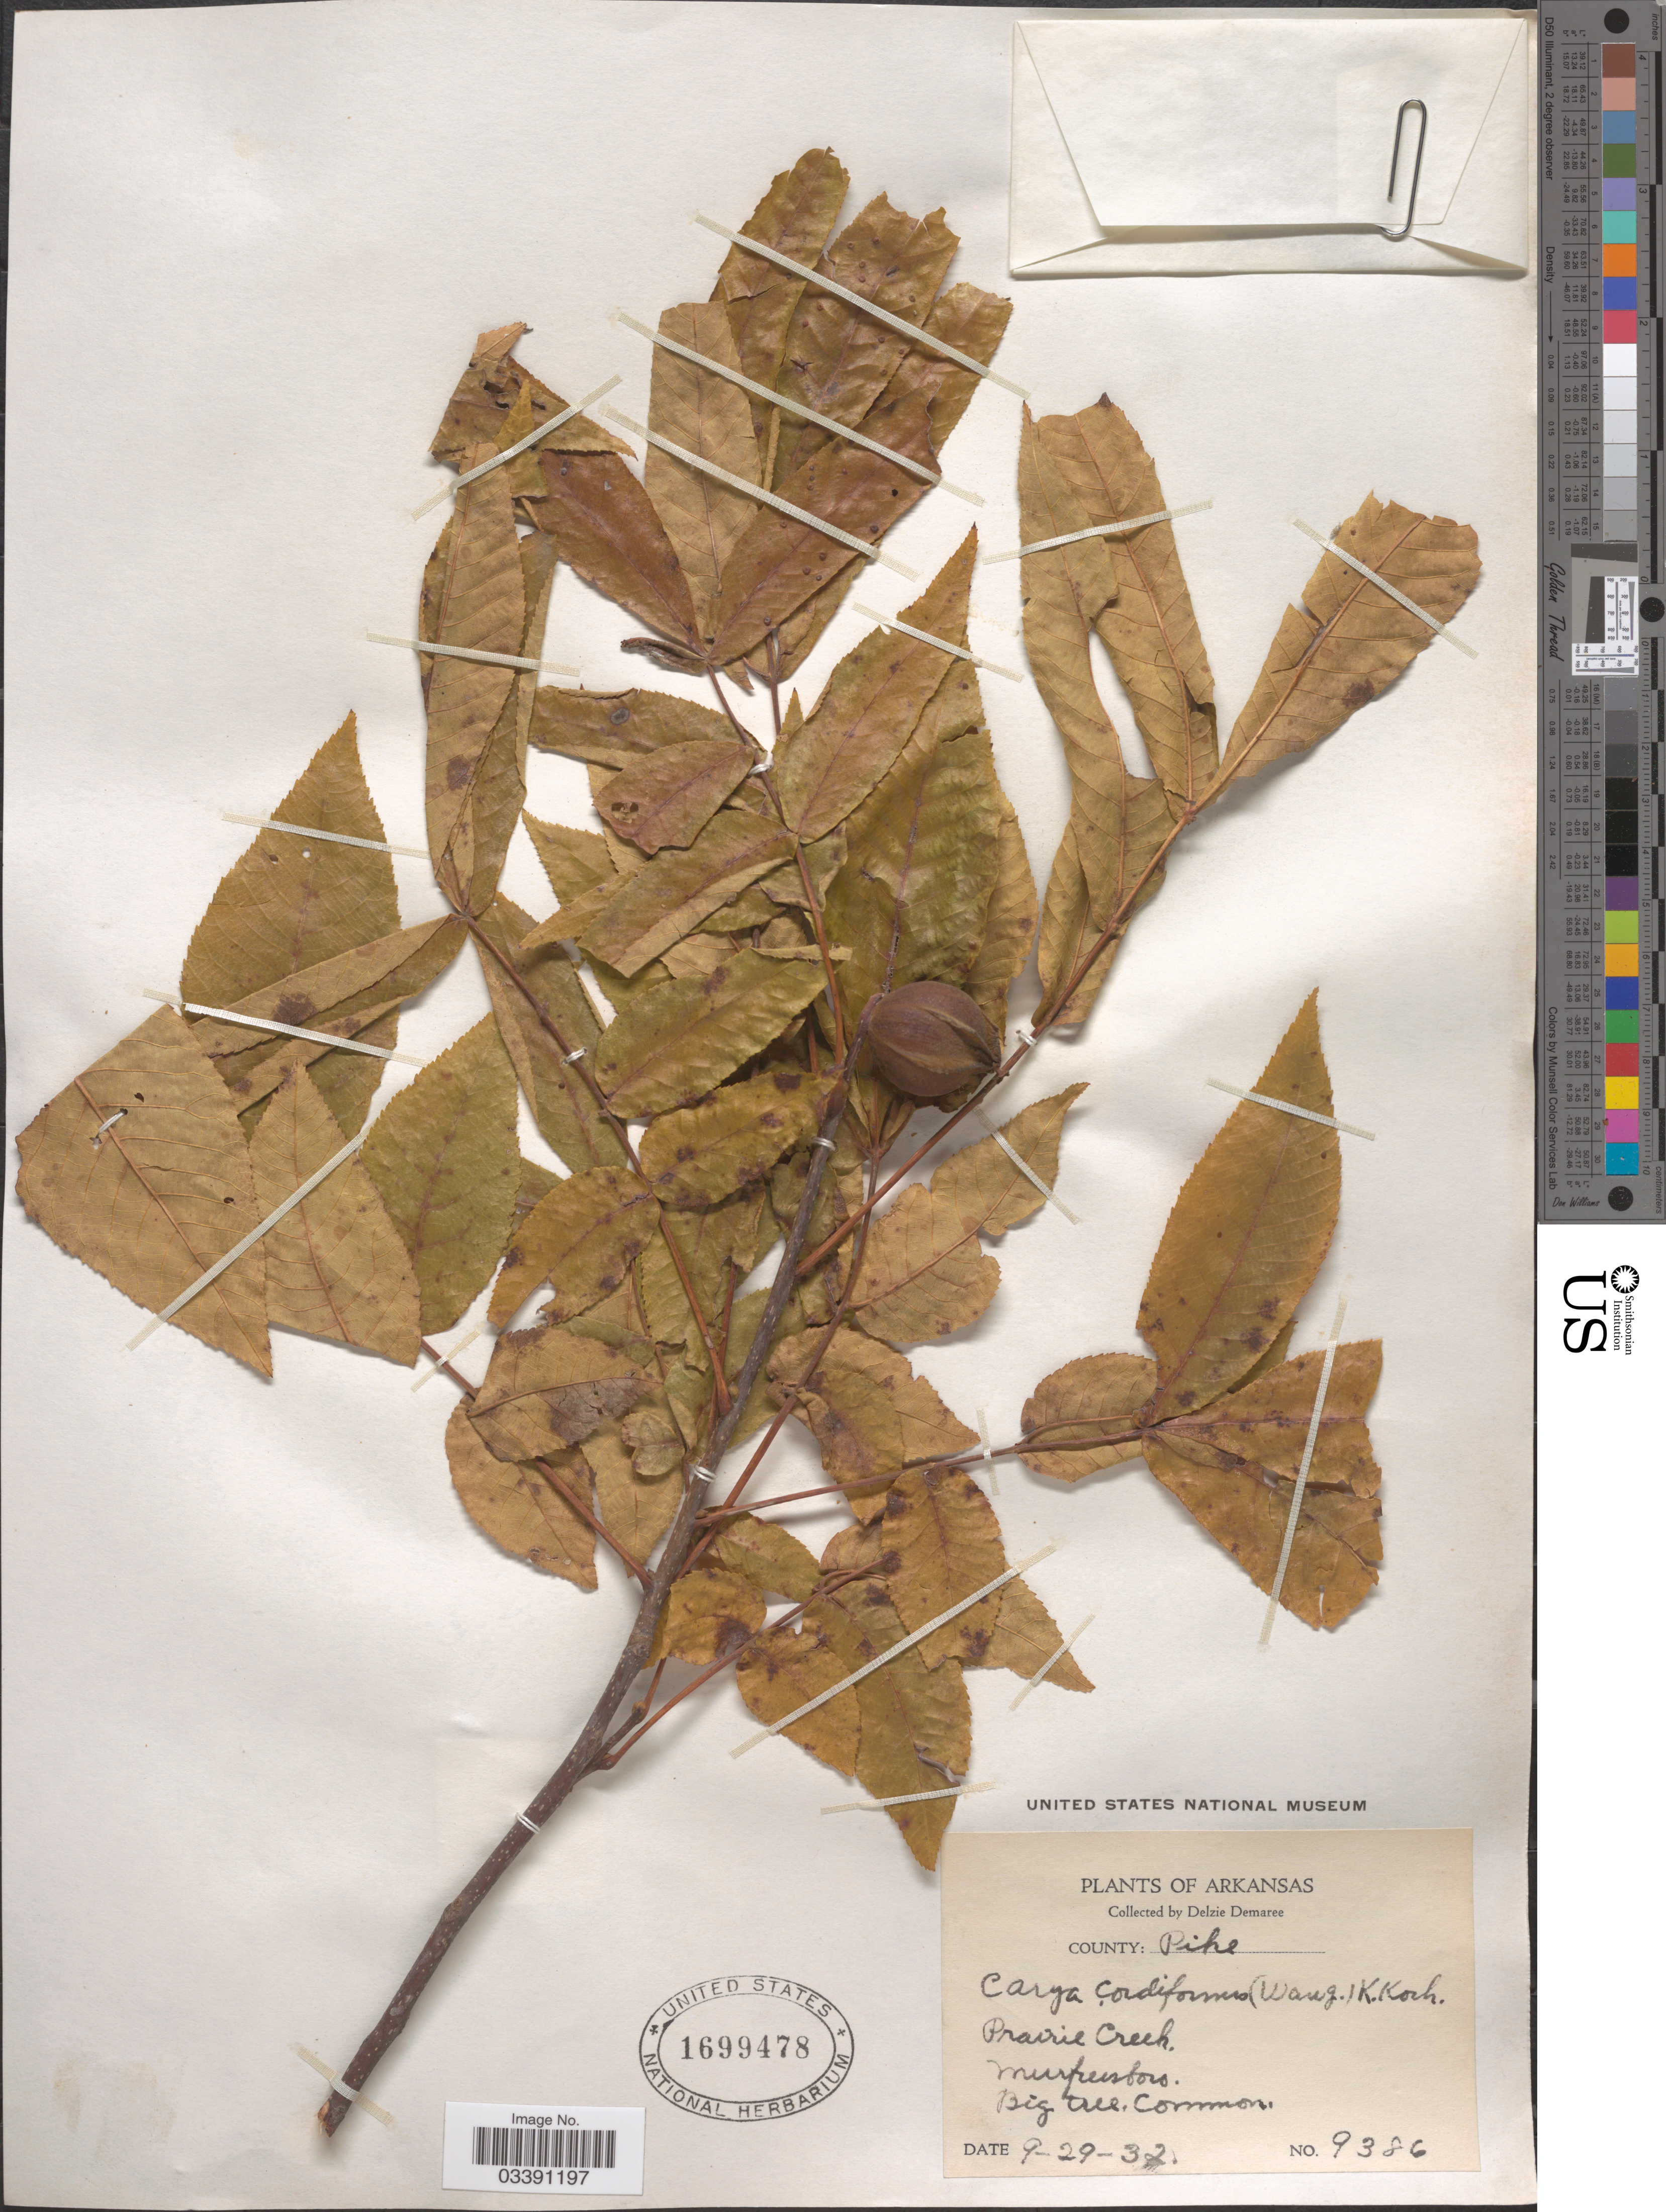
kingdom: Plantae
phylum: Tracheophyta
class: Magnoliopsida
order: Fagales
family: Juglandaceae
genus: Carya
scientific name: Carya cordiformis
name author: (Wangenh.) K. Koch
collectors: D. Demaree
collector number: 9386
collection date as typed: Transcribed d/m/y: 29/9/32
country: United States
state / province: Arkansas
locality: County: Pike. Prairie Creek. Murfreesboro.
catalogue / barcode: US 1699478